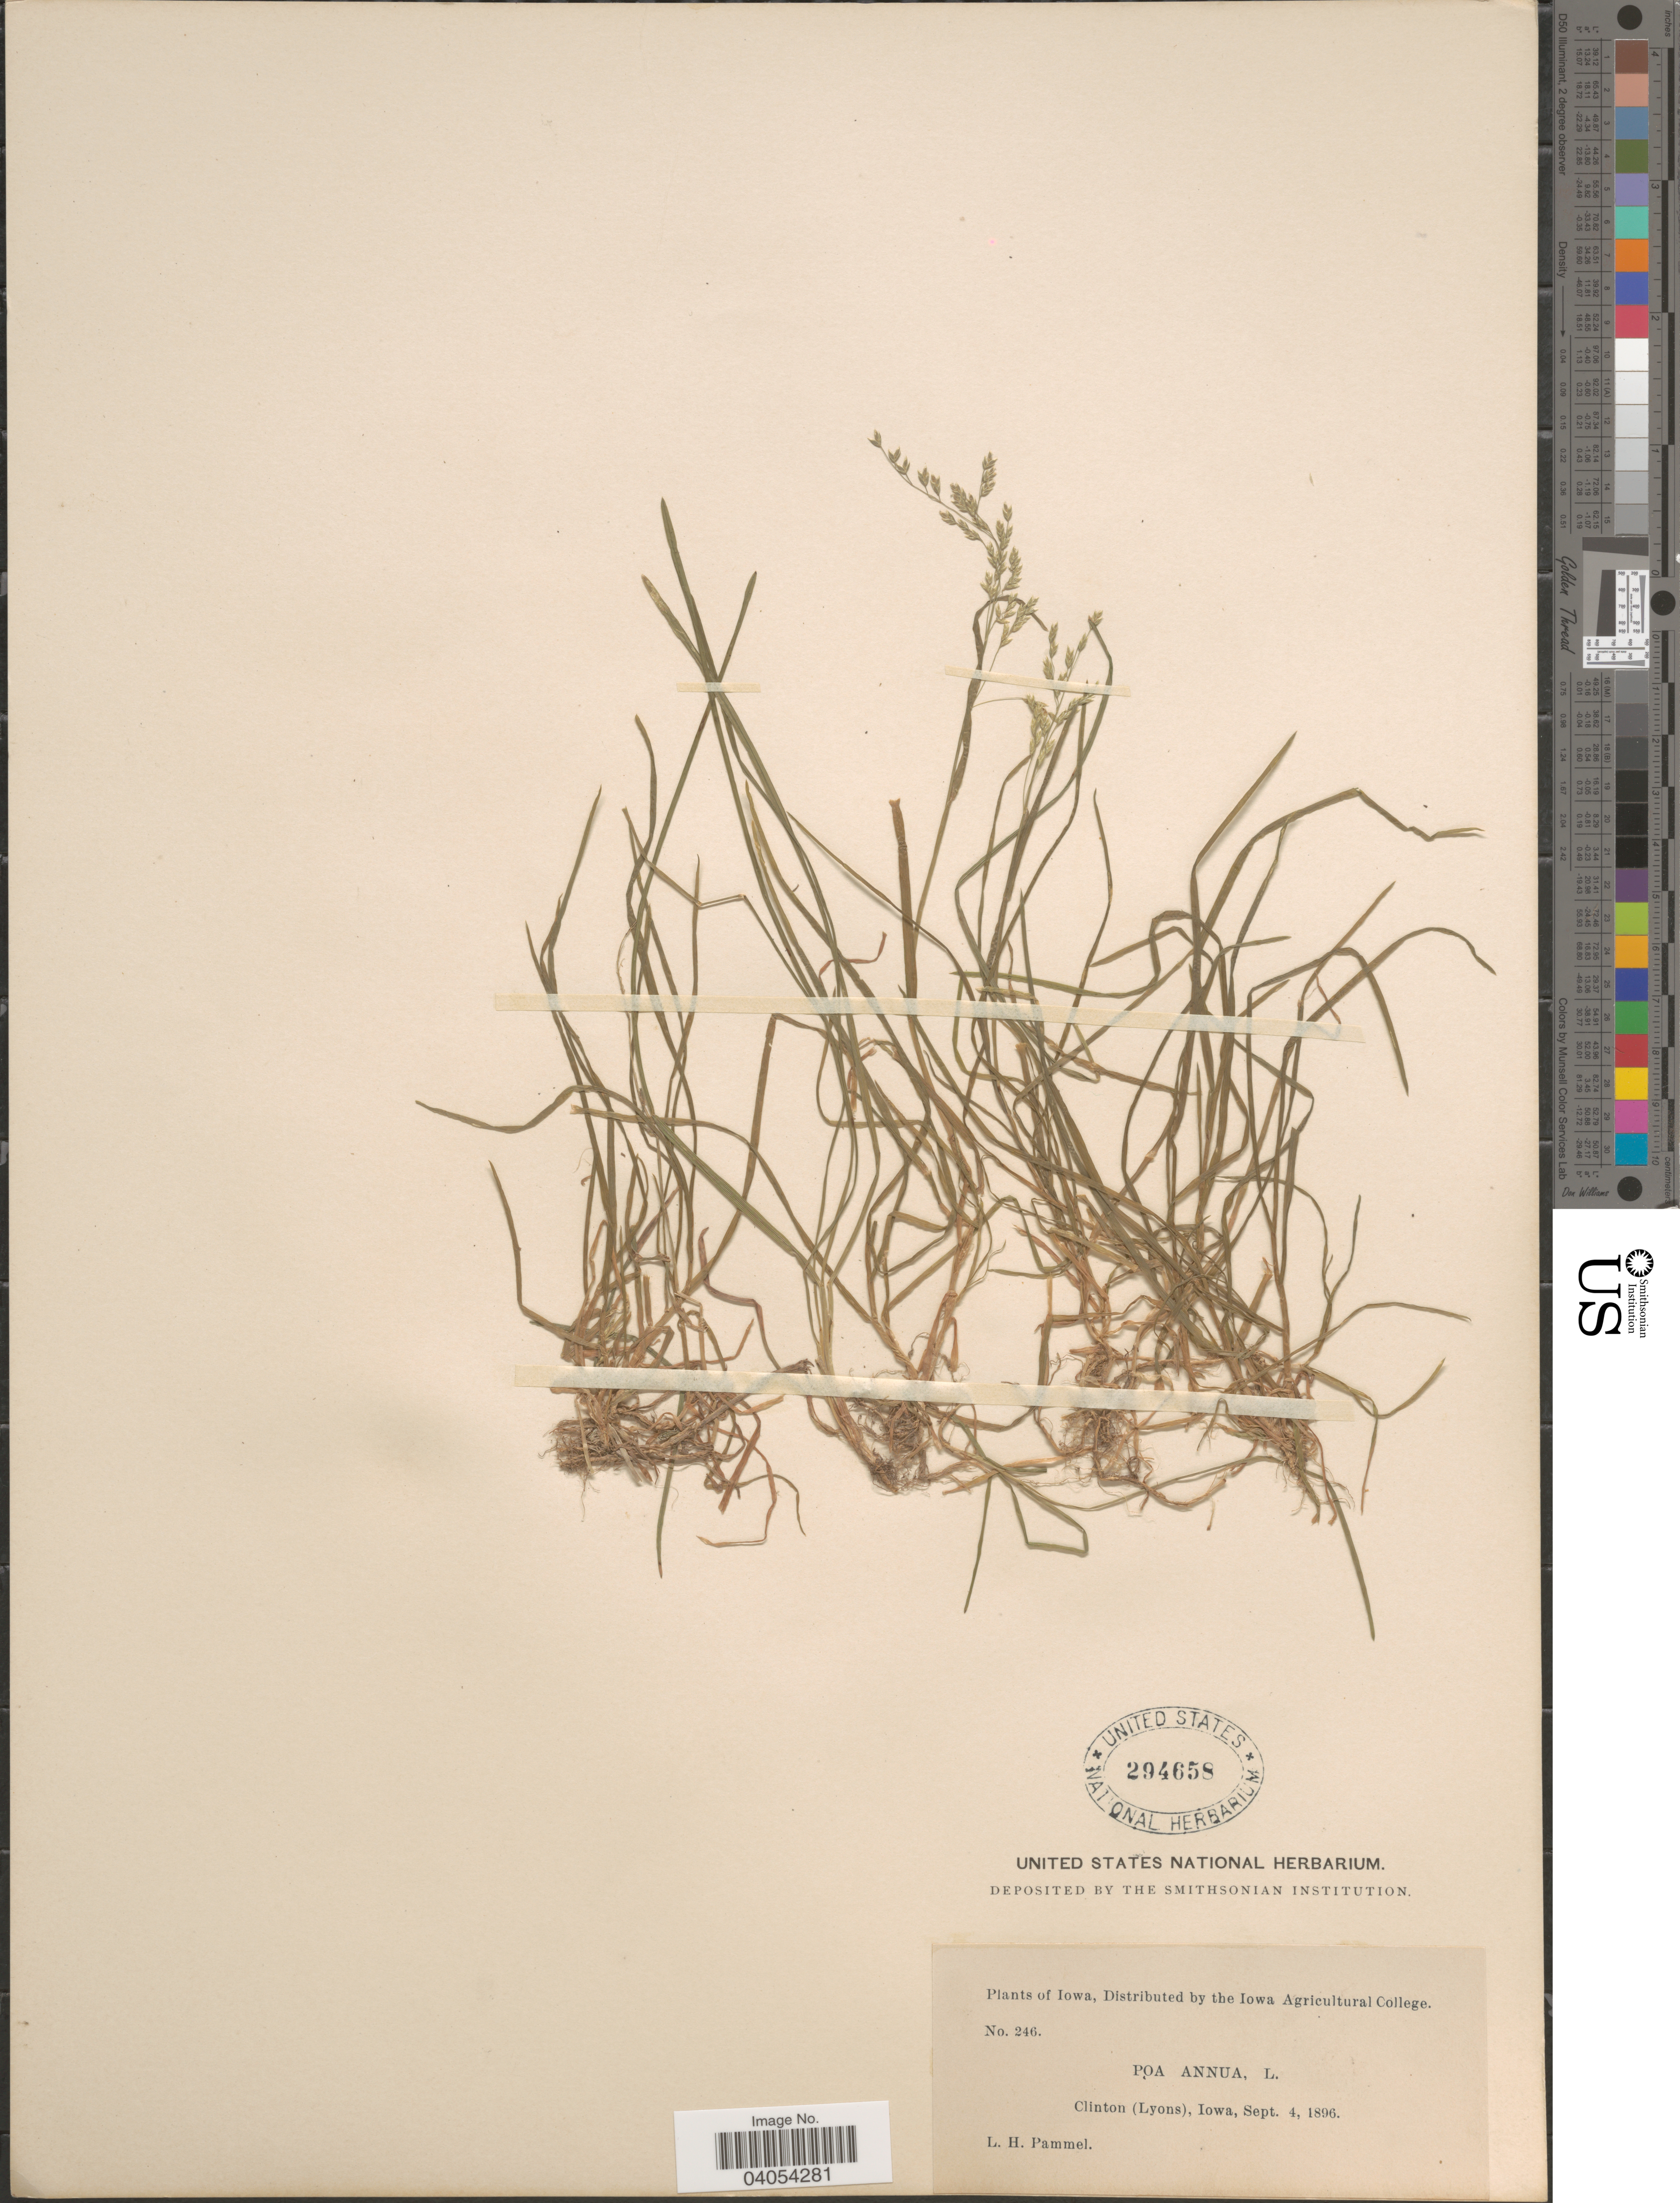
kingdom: Plantae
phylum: Tracheophyta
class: Liliopsida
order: Poales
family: Poaceae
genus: Poa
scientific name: Poa annua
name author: L.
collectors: L. Pammel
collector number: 246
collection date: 1896-09-04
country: United States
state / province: Iowa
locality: Clinton (Lyons).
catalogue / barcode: US 294658